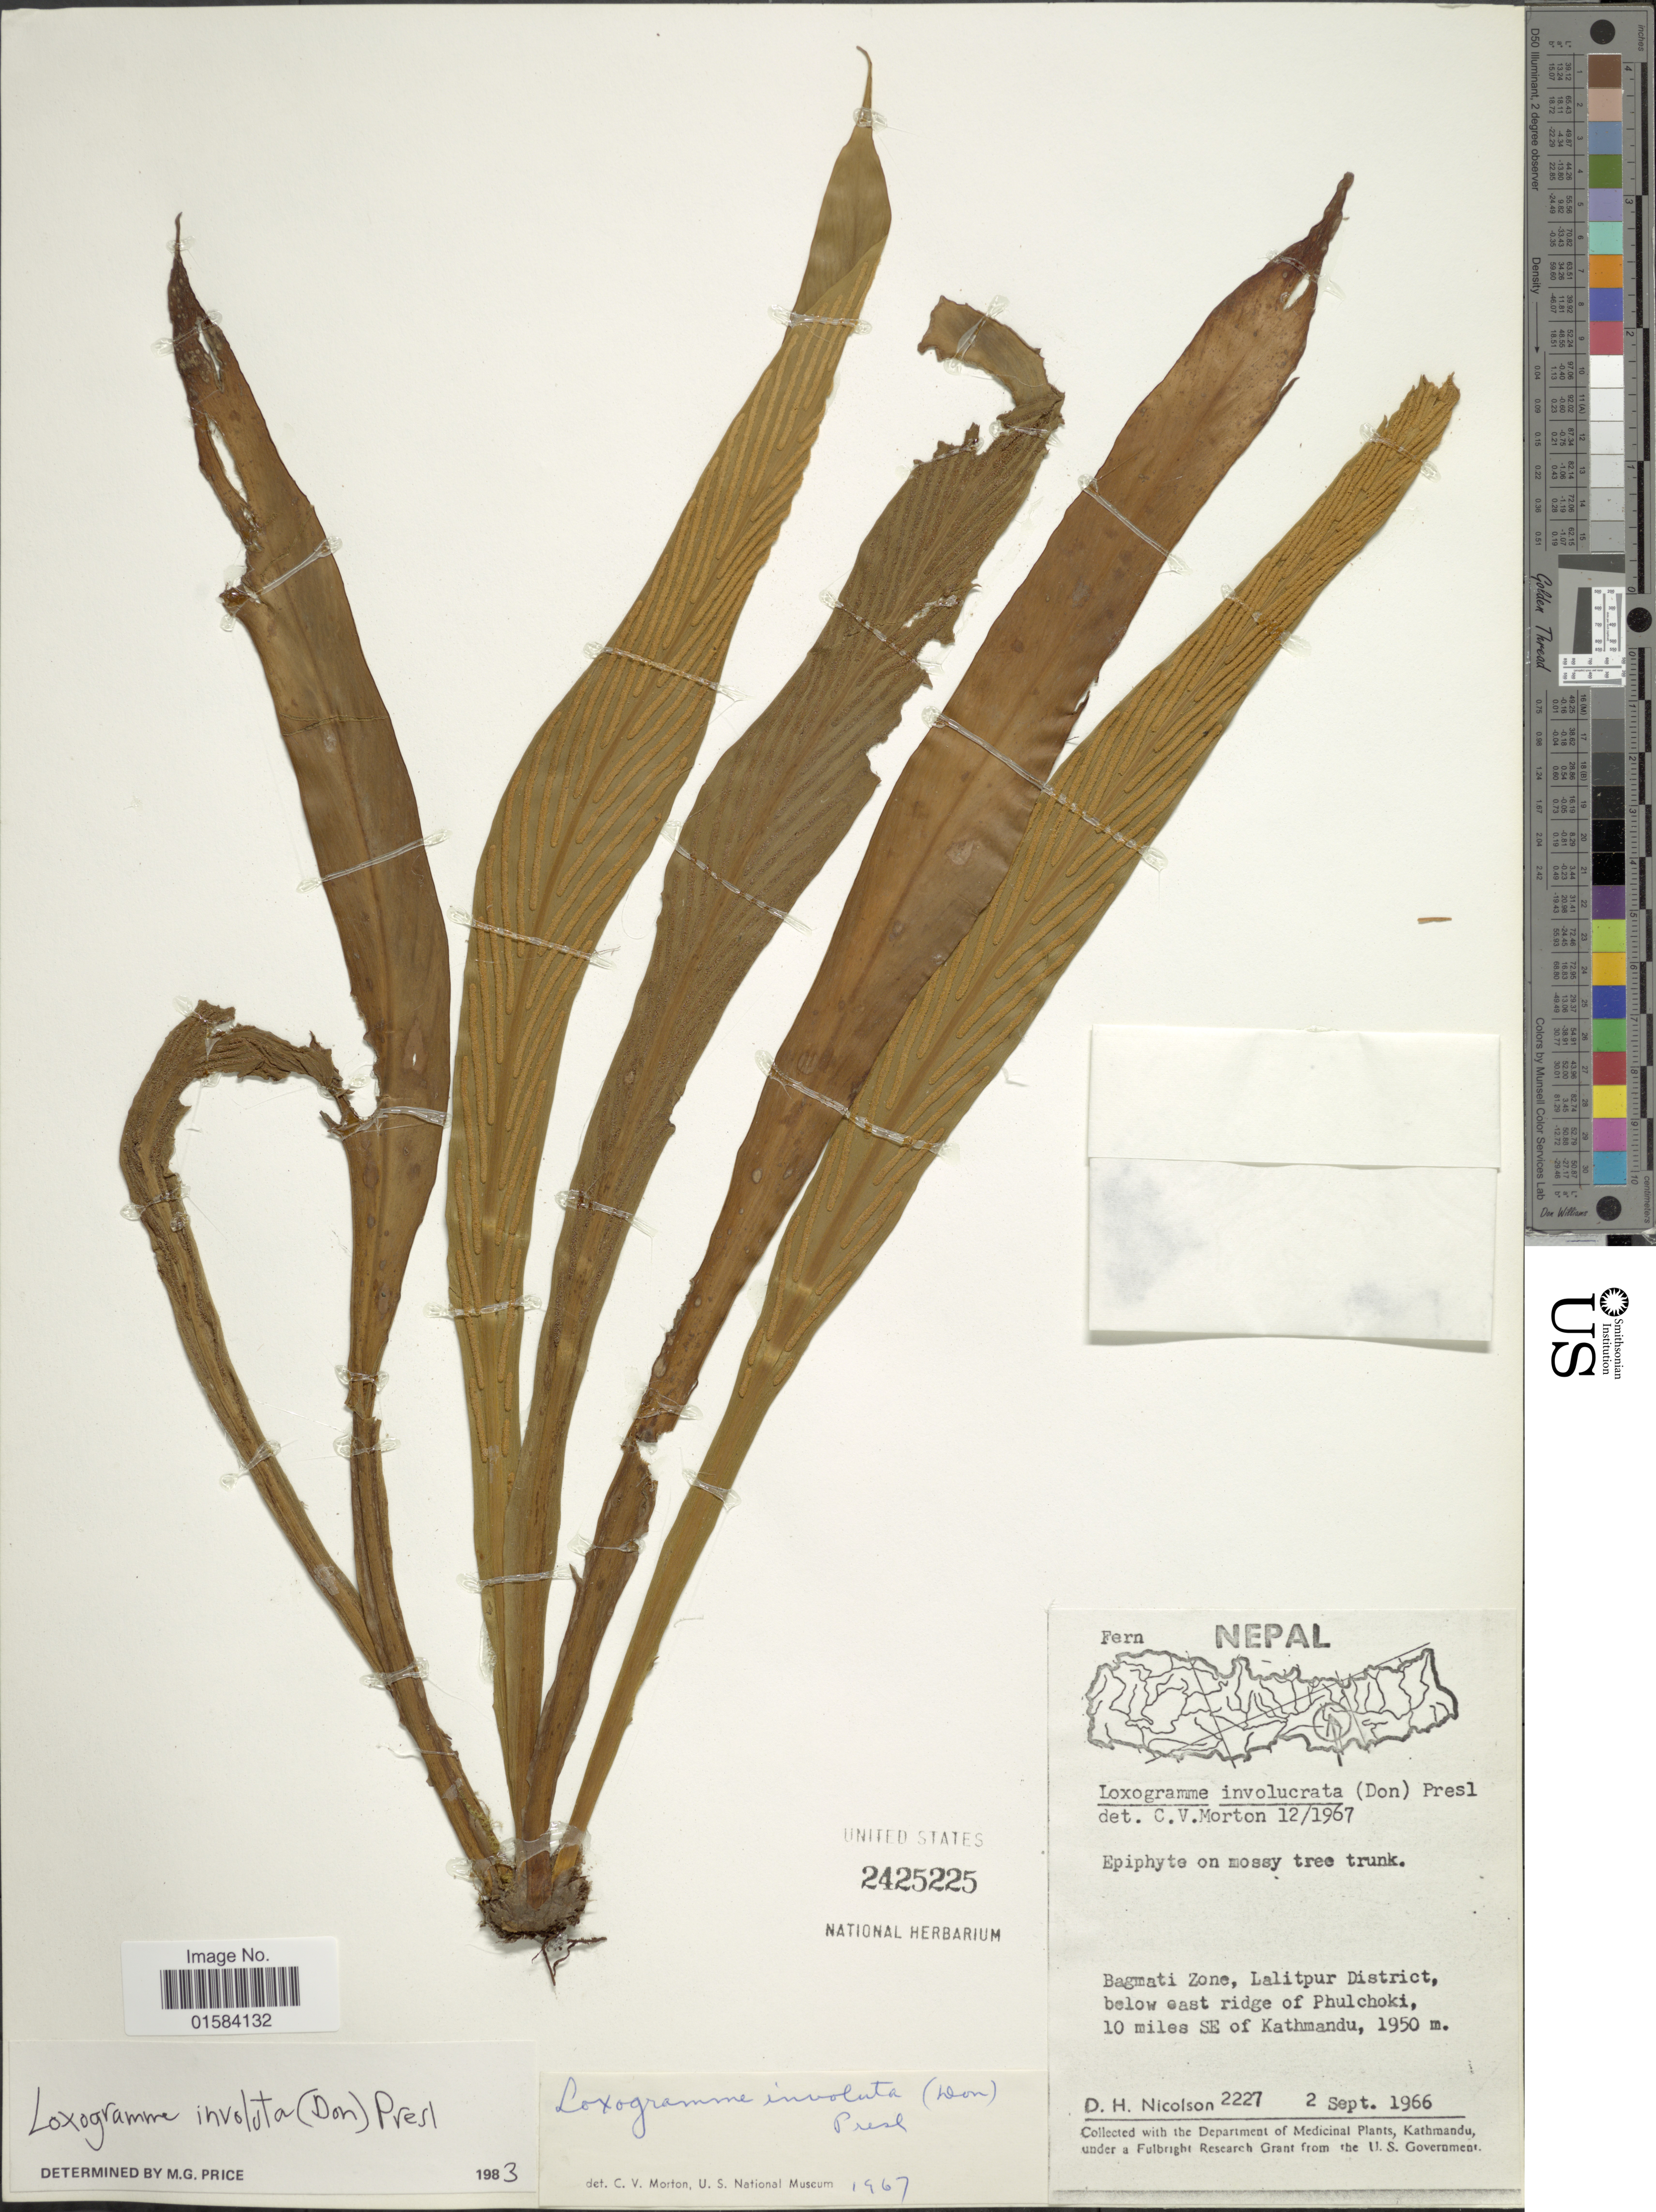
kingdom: Plantae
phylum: Tracheophyta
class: Polypodiopsida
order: Polypodiales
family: Polypodiaceae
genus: Loxogramme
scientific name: Loxogramme involuta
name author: (D. Don) C. Presl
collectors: D. H. Nicolson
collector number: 2227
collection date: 1966-09-02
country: Nepal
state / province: Bagmati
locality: Bagmati Zone, lalitpur District, below east ridge of Phulchoki, 10 moles SE of Kathmandu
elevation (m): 1950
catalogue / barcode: US 2425225